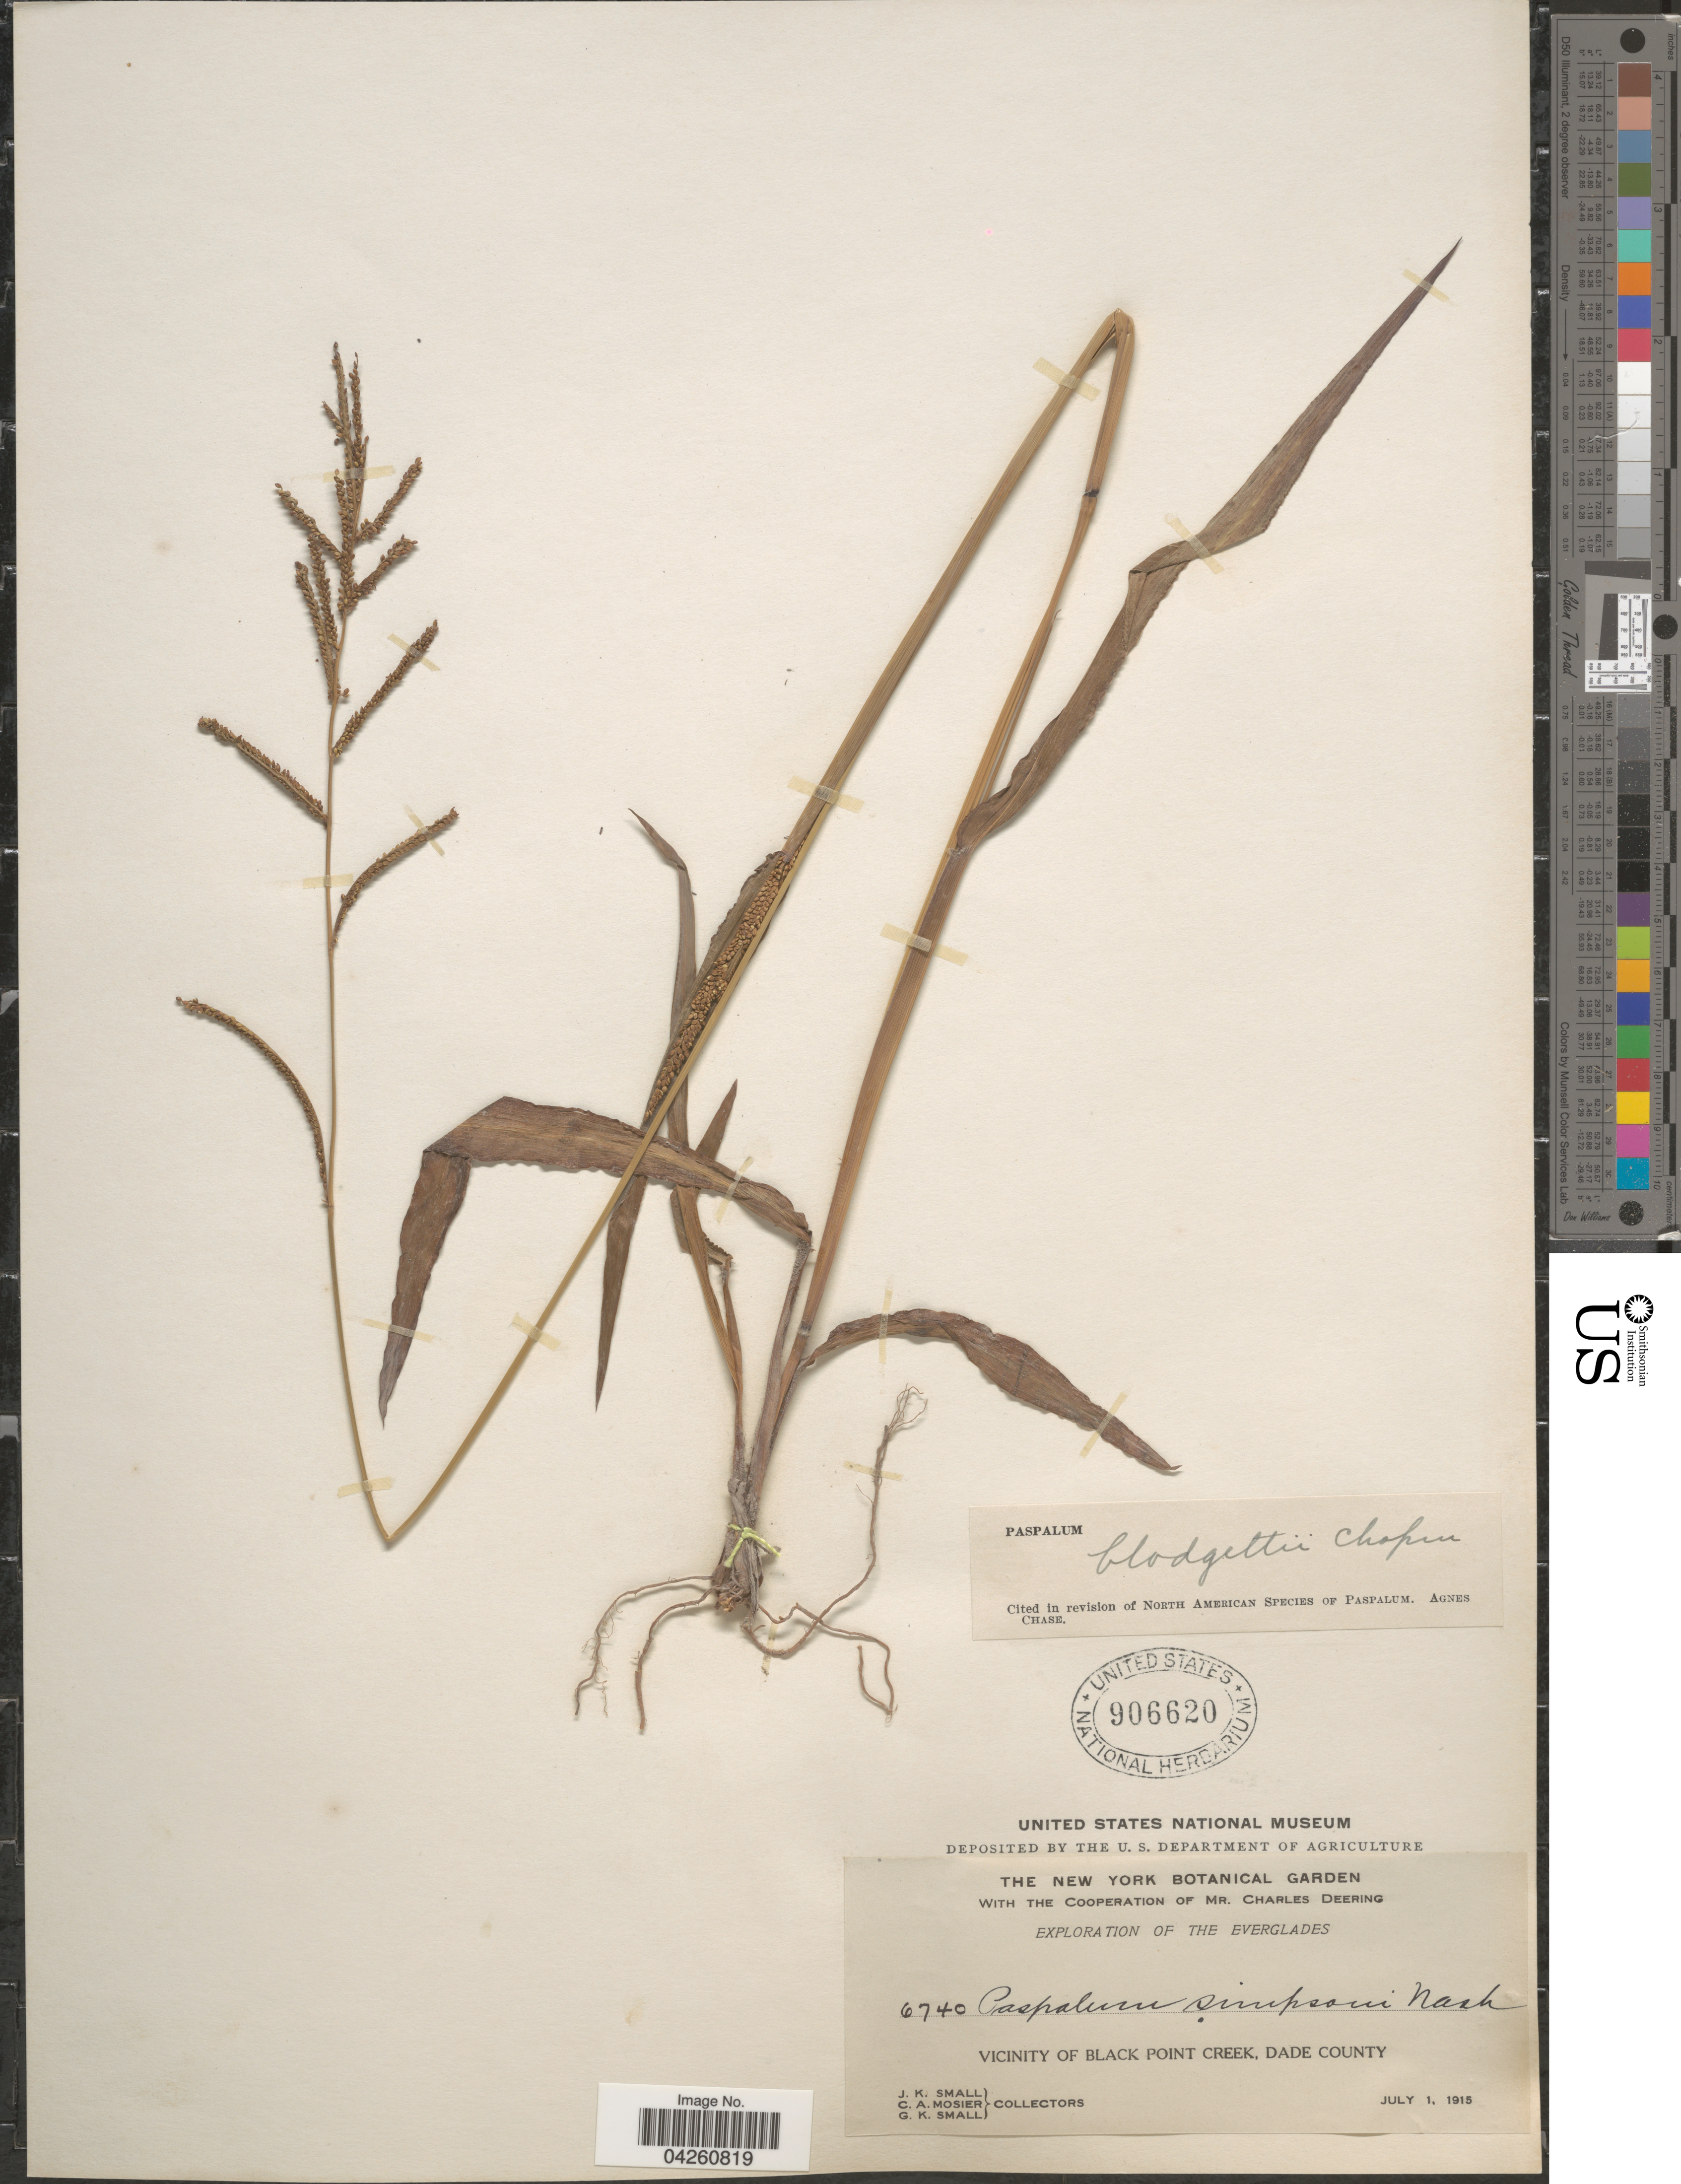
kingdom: Plantae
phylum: Tracheophyta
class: Liliopsida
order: Poales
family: Poaceae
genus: Paspalum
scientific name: Paspalum blodgettii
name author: Chapm.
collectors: J. K. Small, C. A. Mosier & G. K. Small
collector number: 6740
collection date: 1915-07-01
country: United States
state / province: Florida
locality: Exploration of the Everglades. Vicinity of Black Point Creek, Dade County.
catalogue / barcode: US 906620